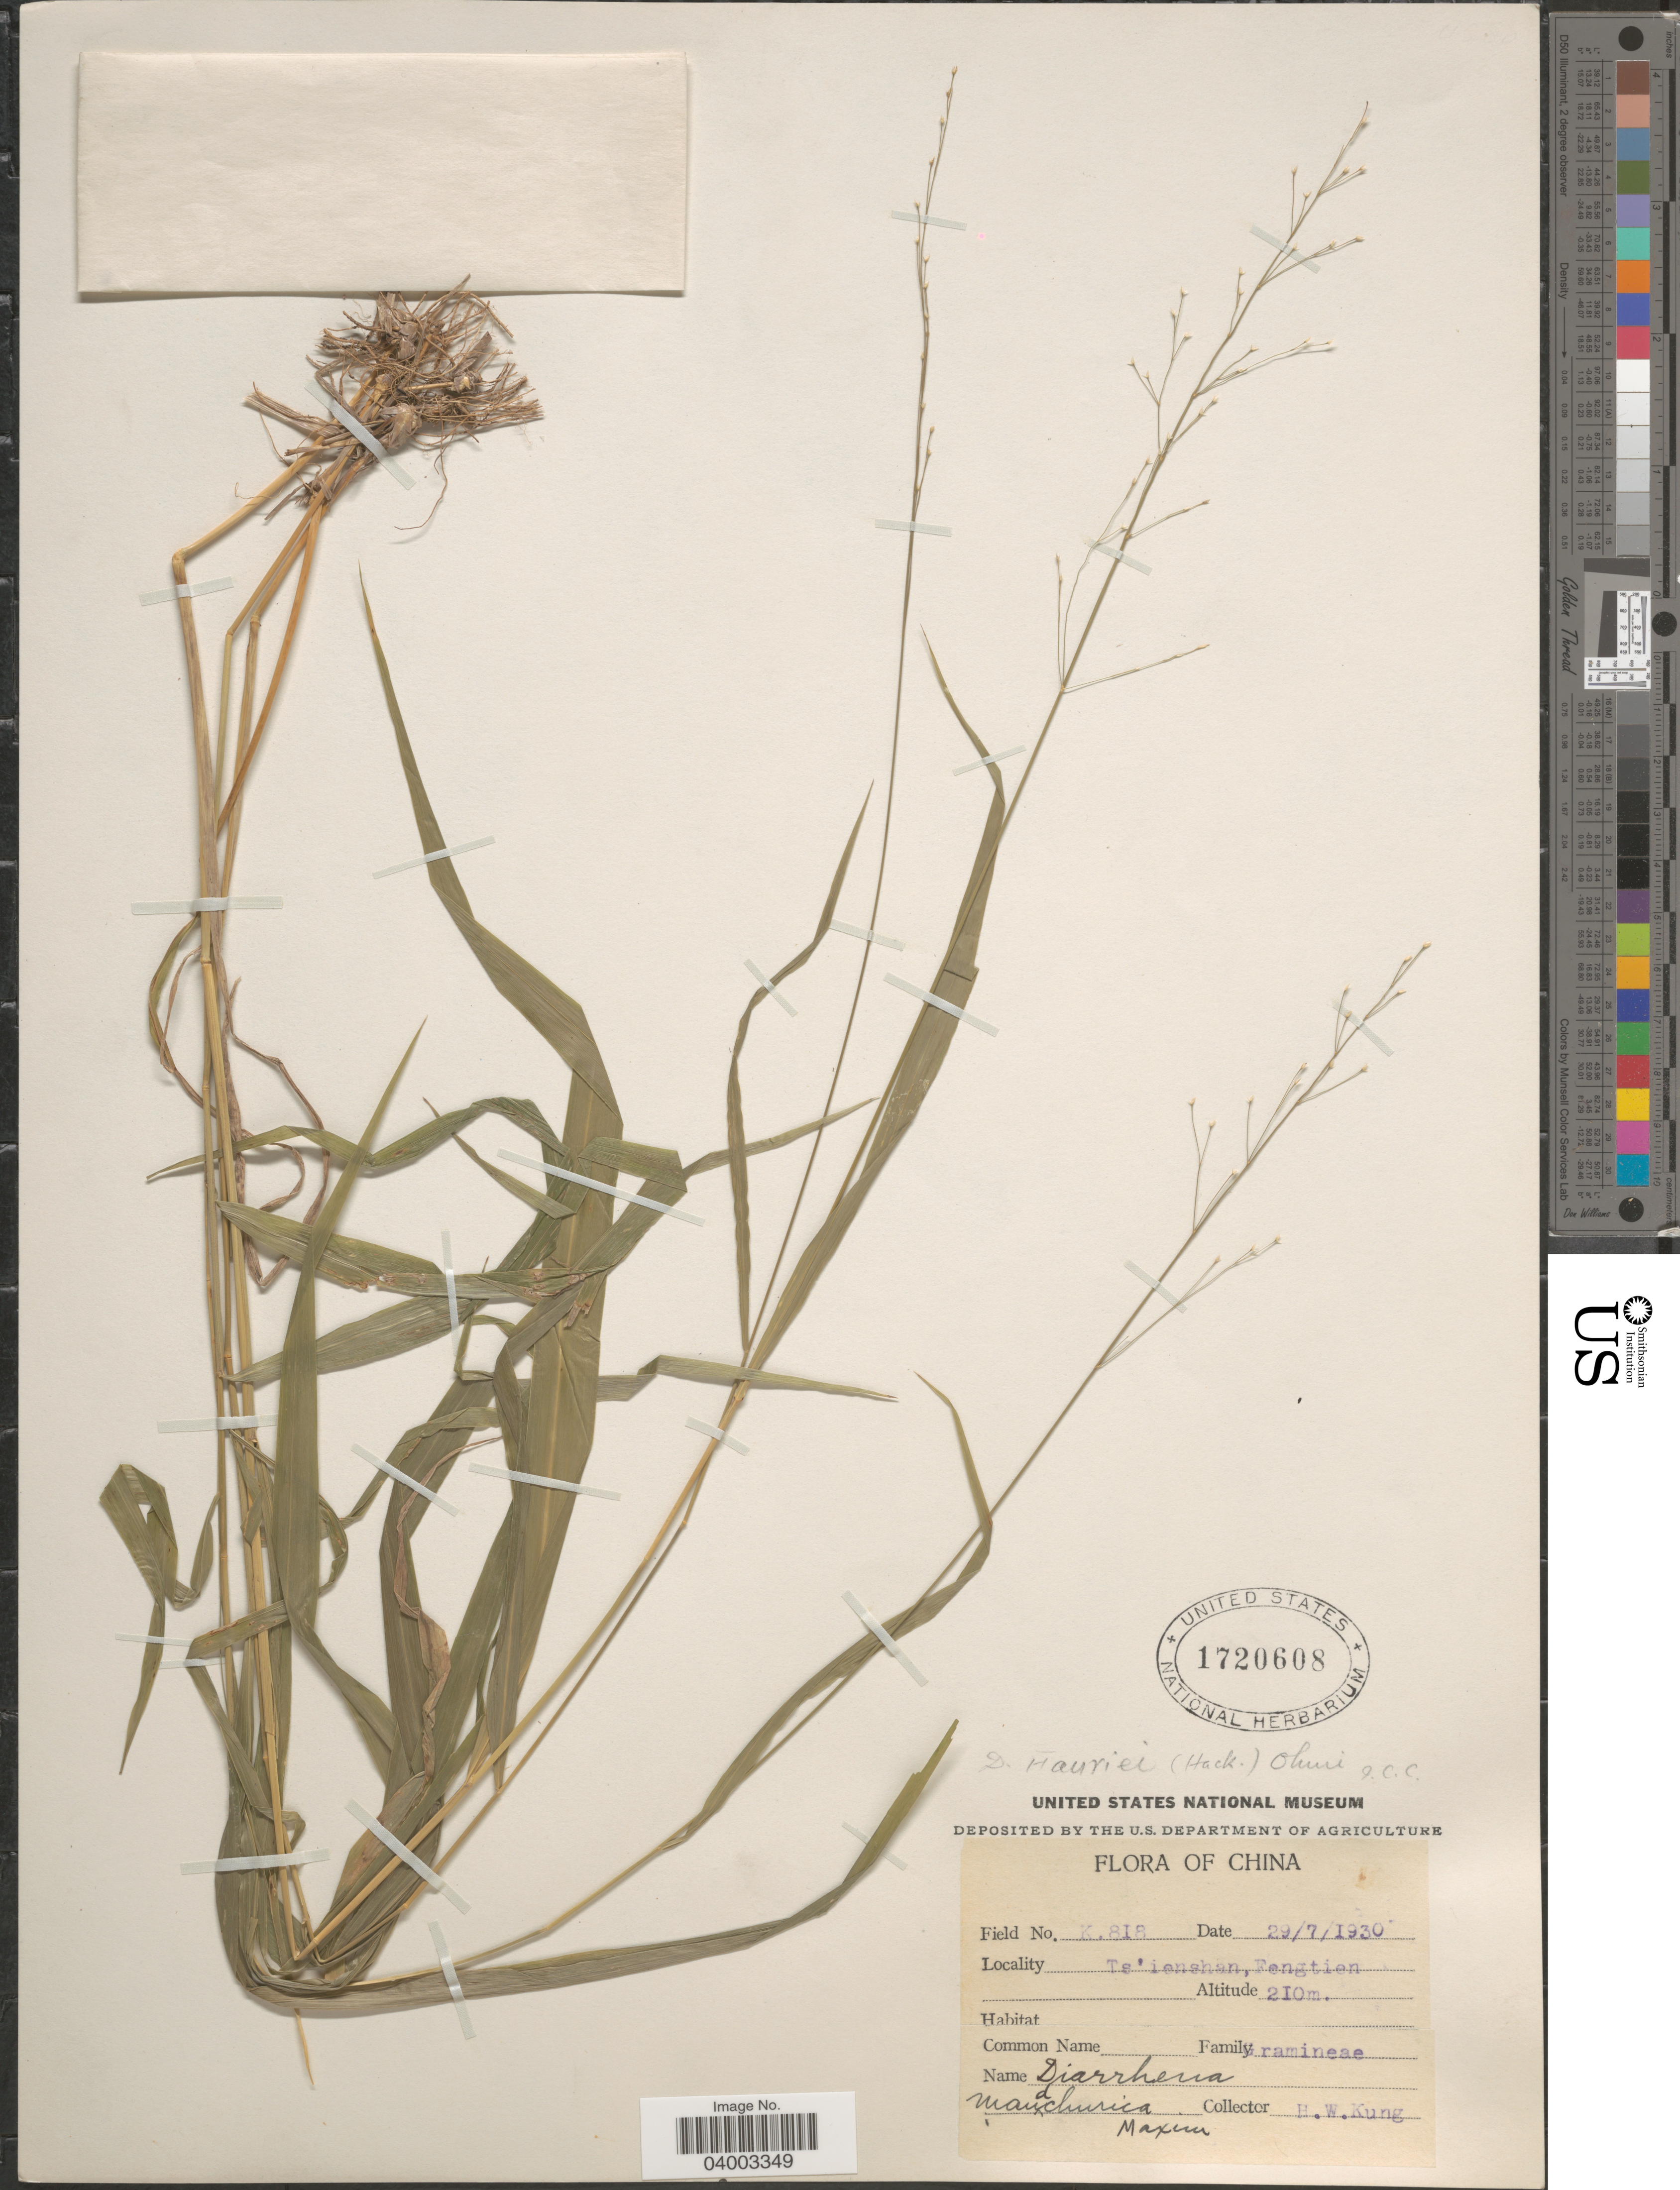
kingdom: Plantae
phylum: Tracheophyta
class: Liliopsida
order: Poales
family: Poaceae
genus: Diarrhena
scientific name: Diarrhena fauriei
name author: (Hack.) Ohwi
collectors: H. Kung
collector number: K818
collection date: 1930-07-29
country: China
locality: Ts'ienshan, Fengtien.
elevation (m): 210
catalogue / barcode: US 1720608